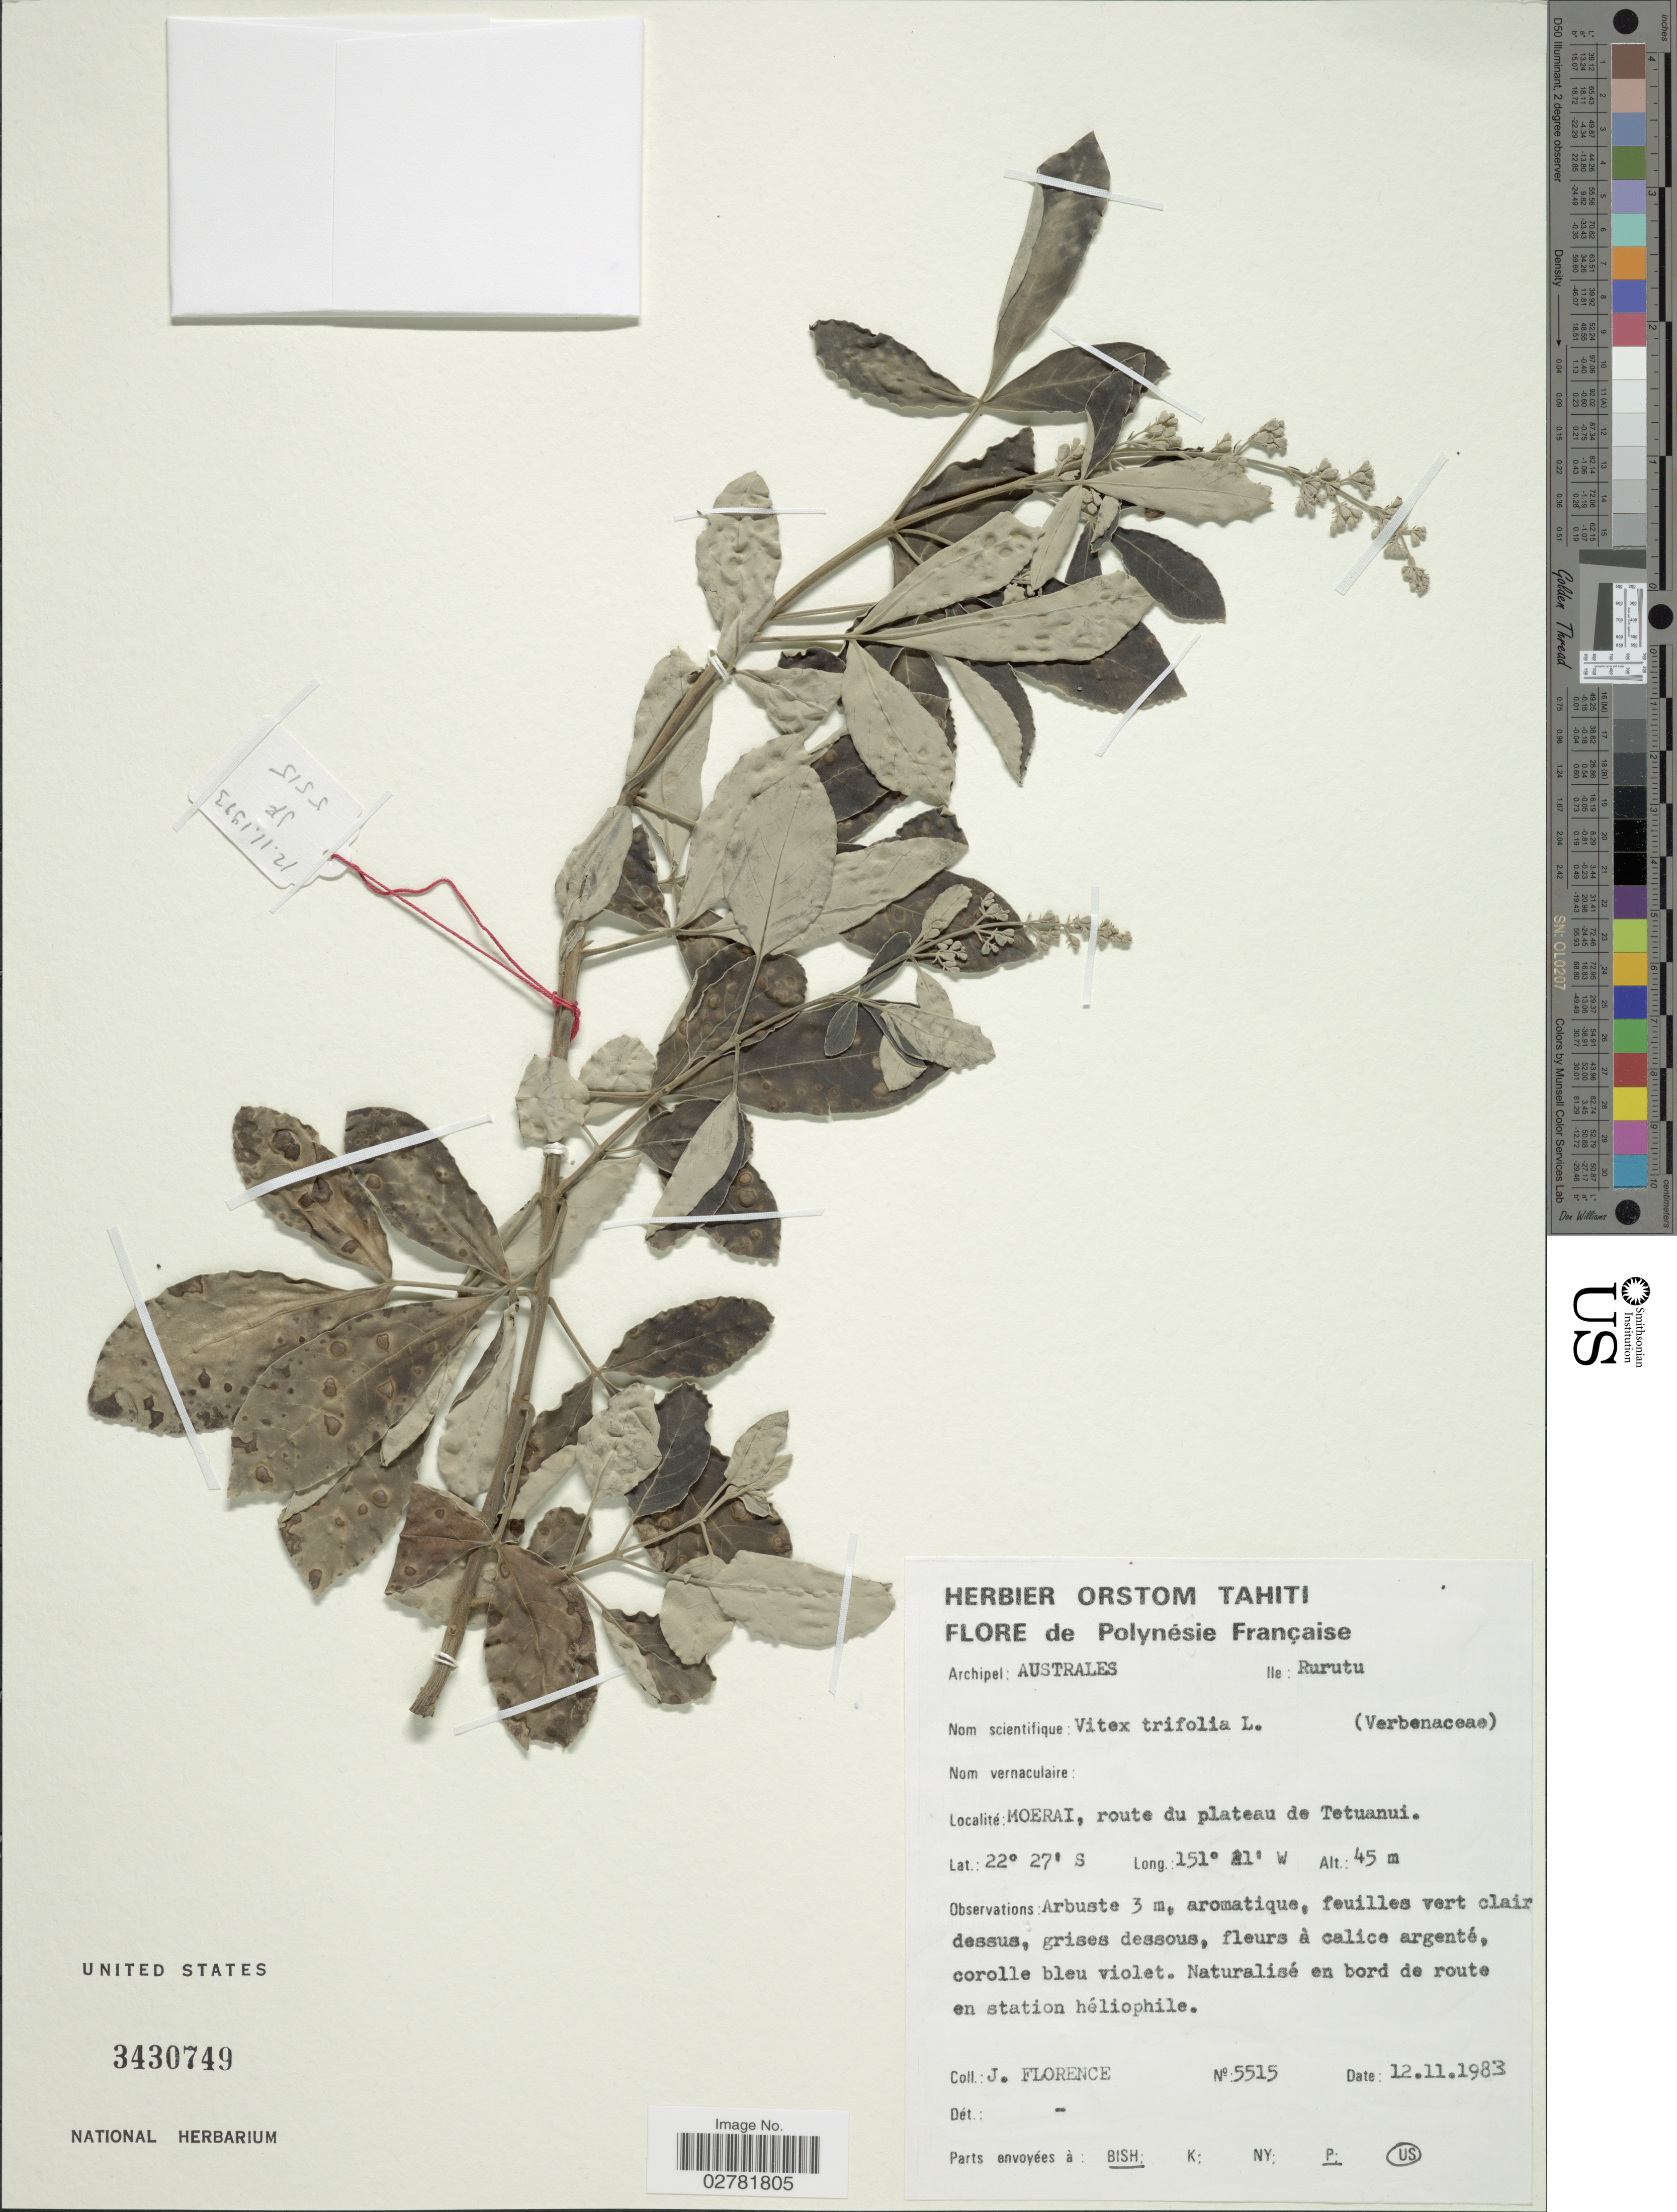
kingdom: Plantae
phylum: Tracheophyta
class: Magnoliopsida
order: Lamiales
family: Lamiaceae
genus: Vitex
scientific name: Vitex trifolia var. trifolia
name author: L.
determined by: Wagner, W. L., (BOT), Smithsonian Institution - National Museum of Natural History (UNITED STATES)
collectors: J. Florence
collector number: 5515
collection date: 1983-11-12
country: French Polynesia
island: Rurutu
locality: Archipel: Australes. Ile: Rurutu. Moerai, route du plateau de Tetuanui.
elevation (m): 45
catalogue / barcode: US 3430749